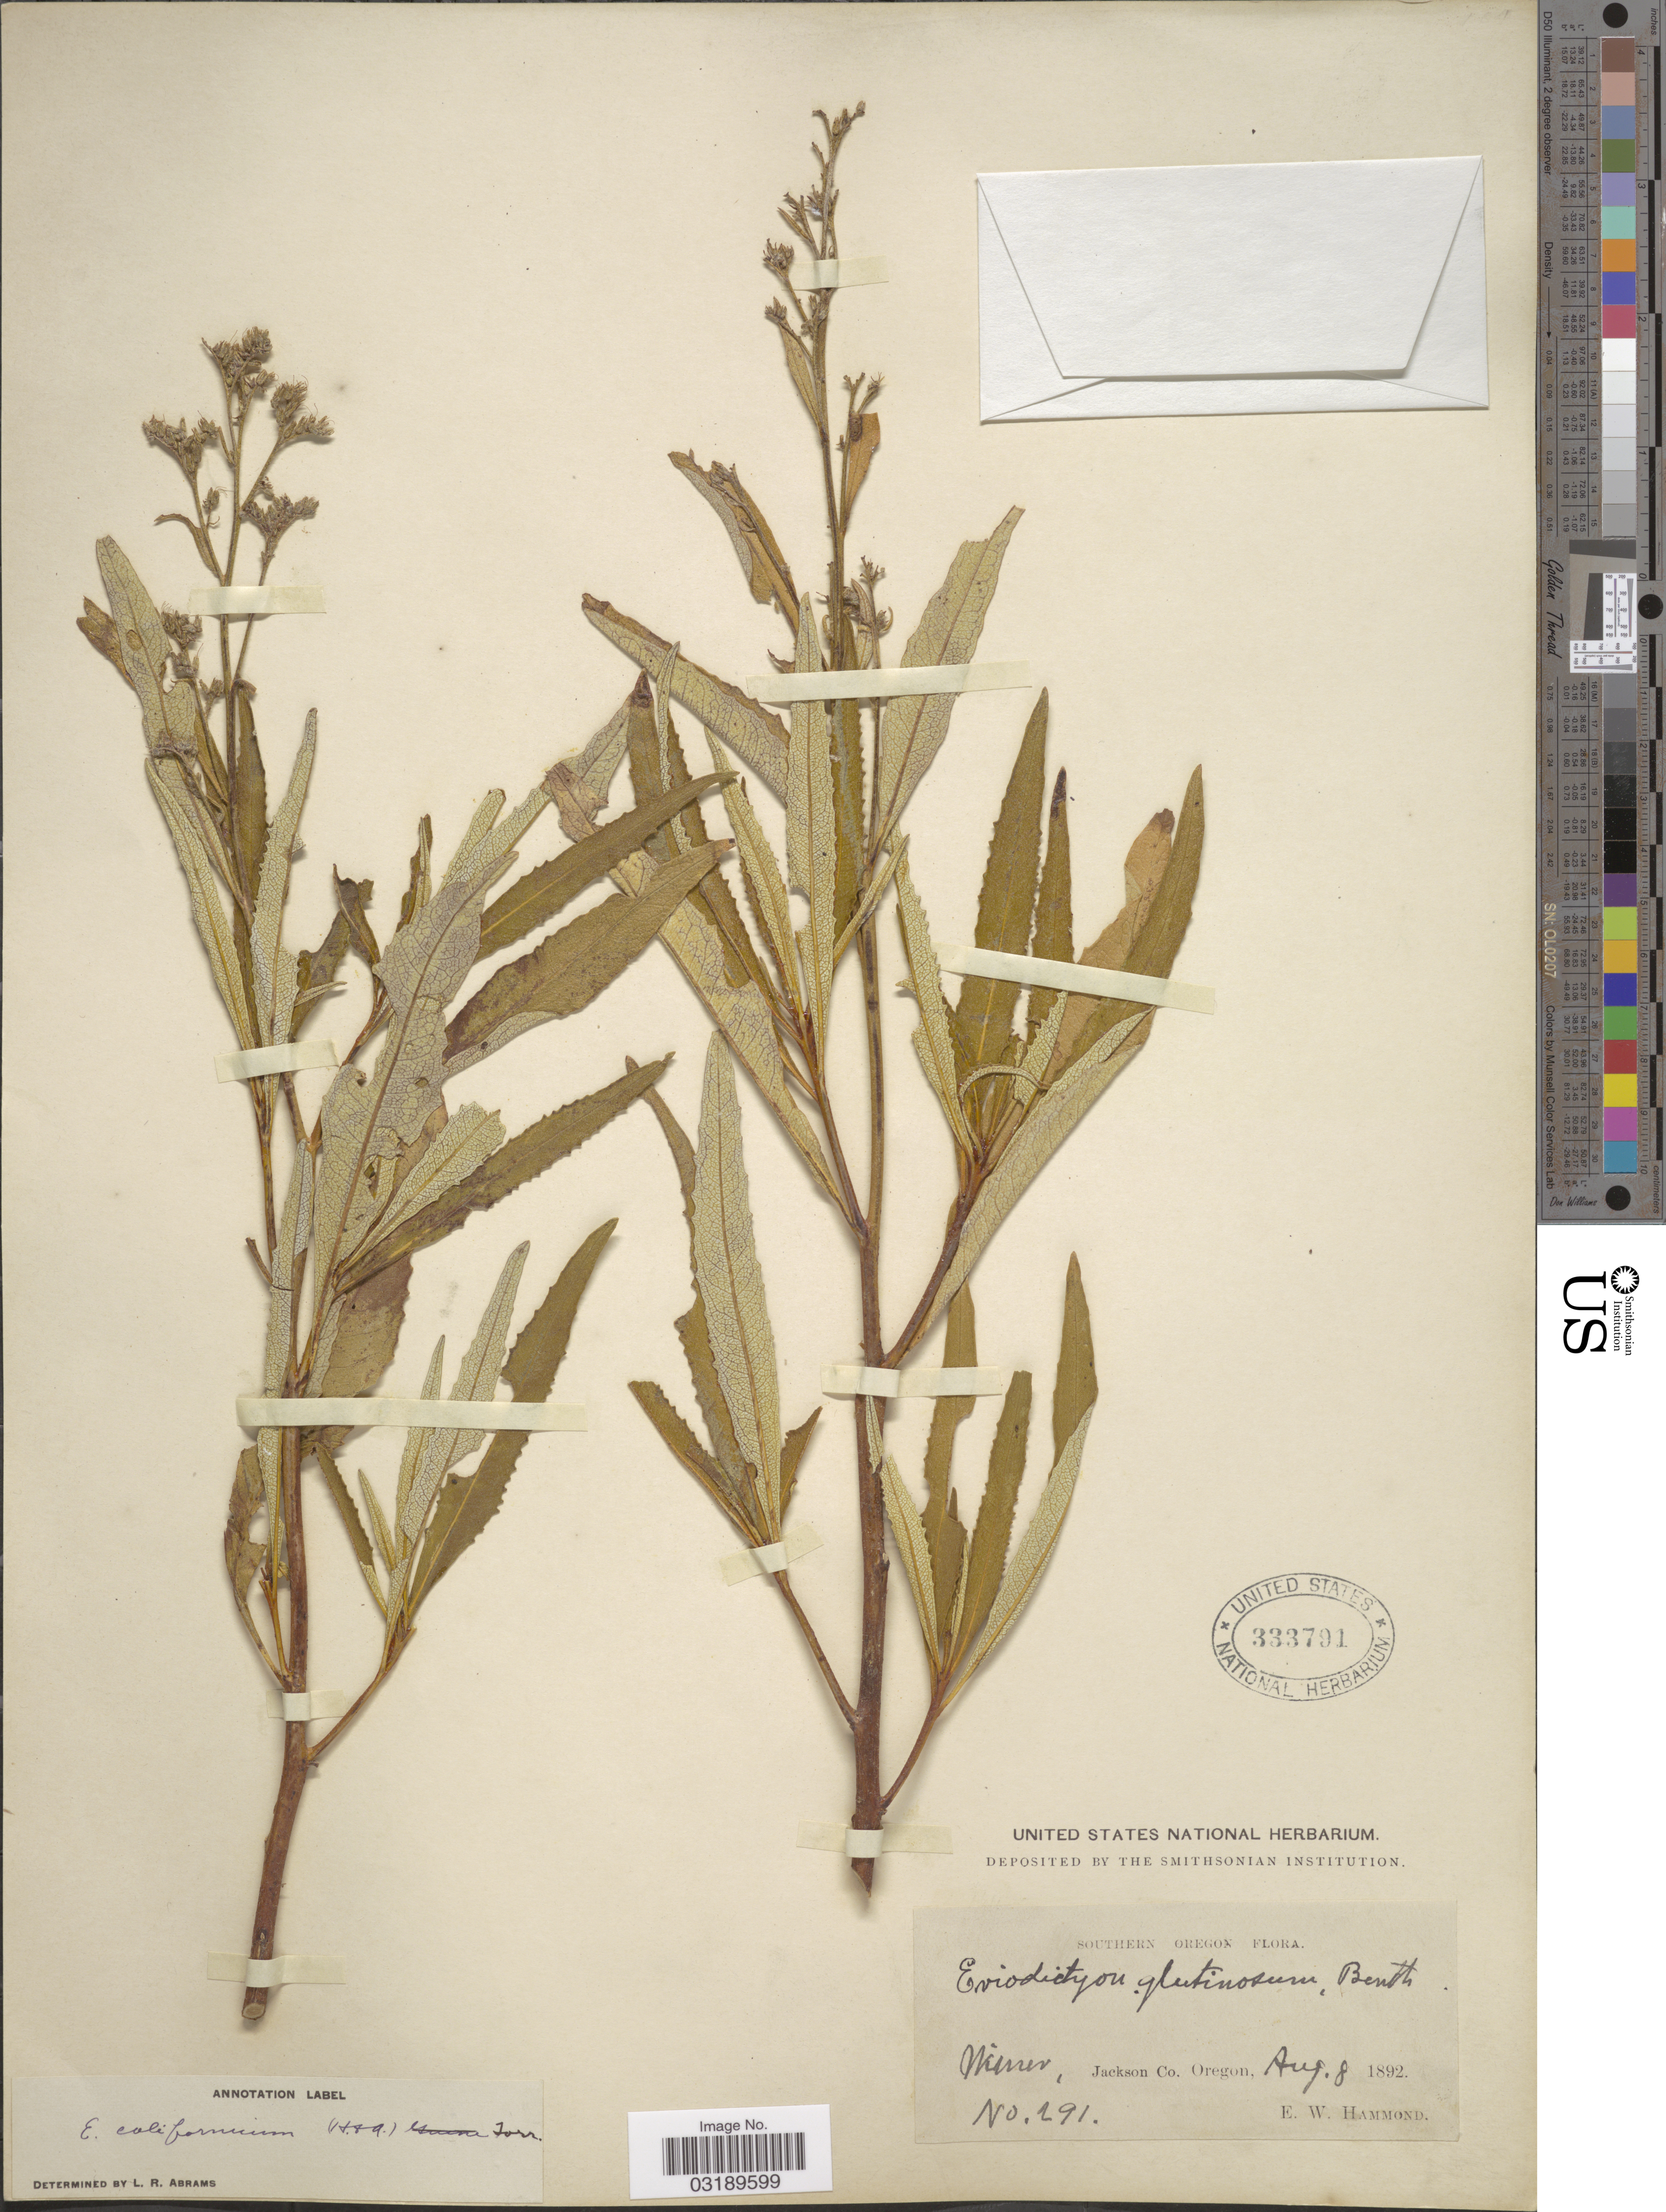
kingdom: Plantae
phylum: Tracheophyta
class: Magnoliopsida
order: Boraginales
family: Namaceae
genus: Eriodictyon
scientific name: Eriodictyon californicum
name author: (Hook. & Arn.) Torr.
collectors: E. Hammond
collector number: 291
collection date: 1892-08-08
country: United States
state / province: Oregon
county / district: Jackson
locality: Southern Oregon. Wimer, Jackson Co.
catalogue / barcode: US 333791